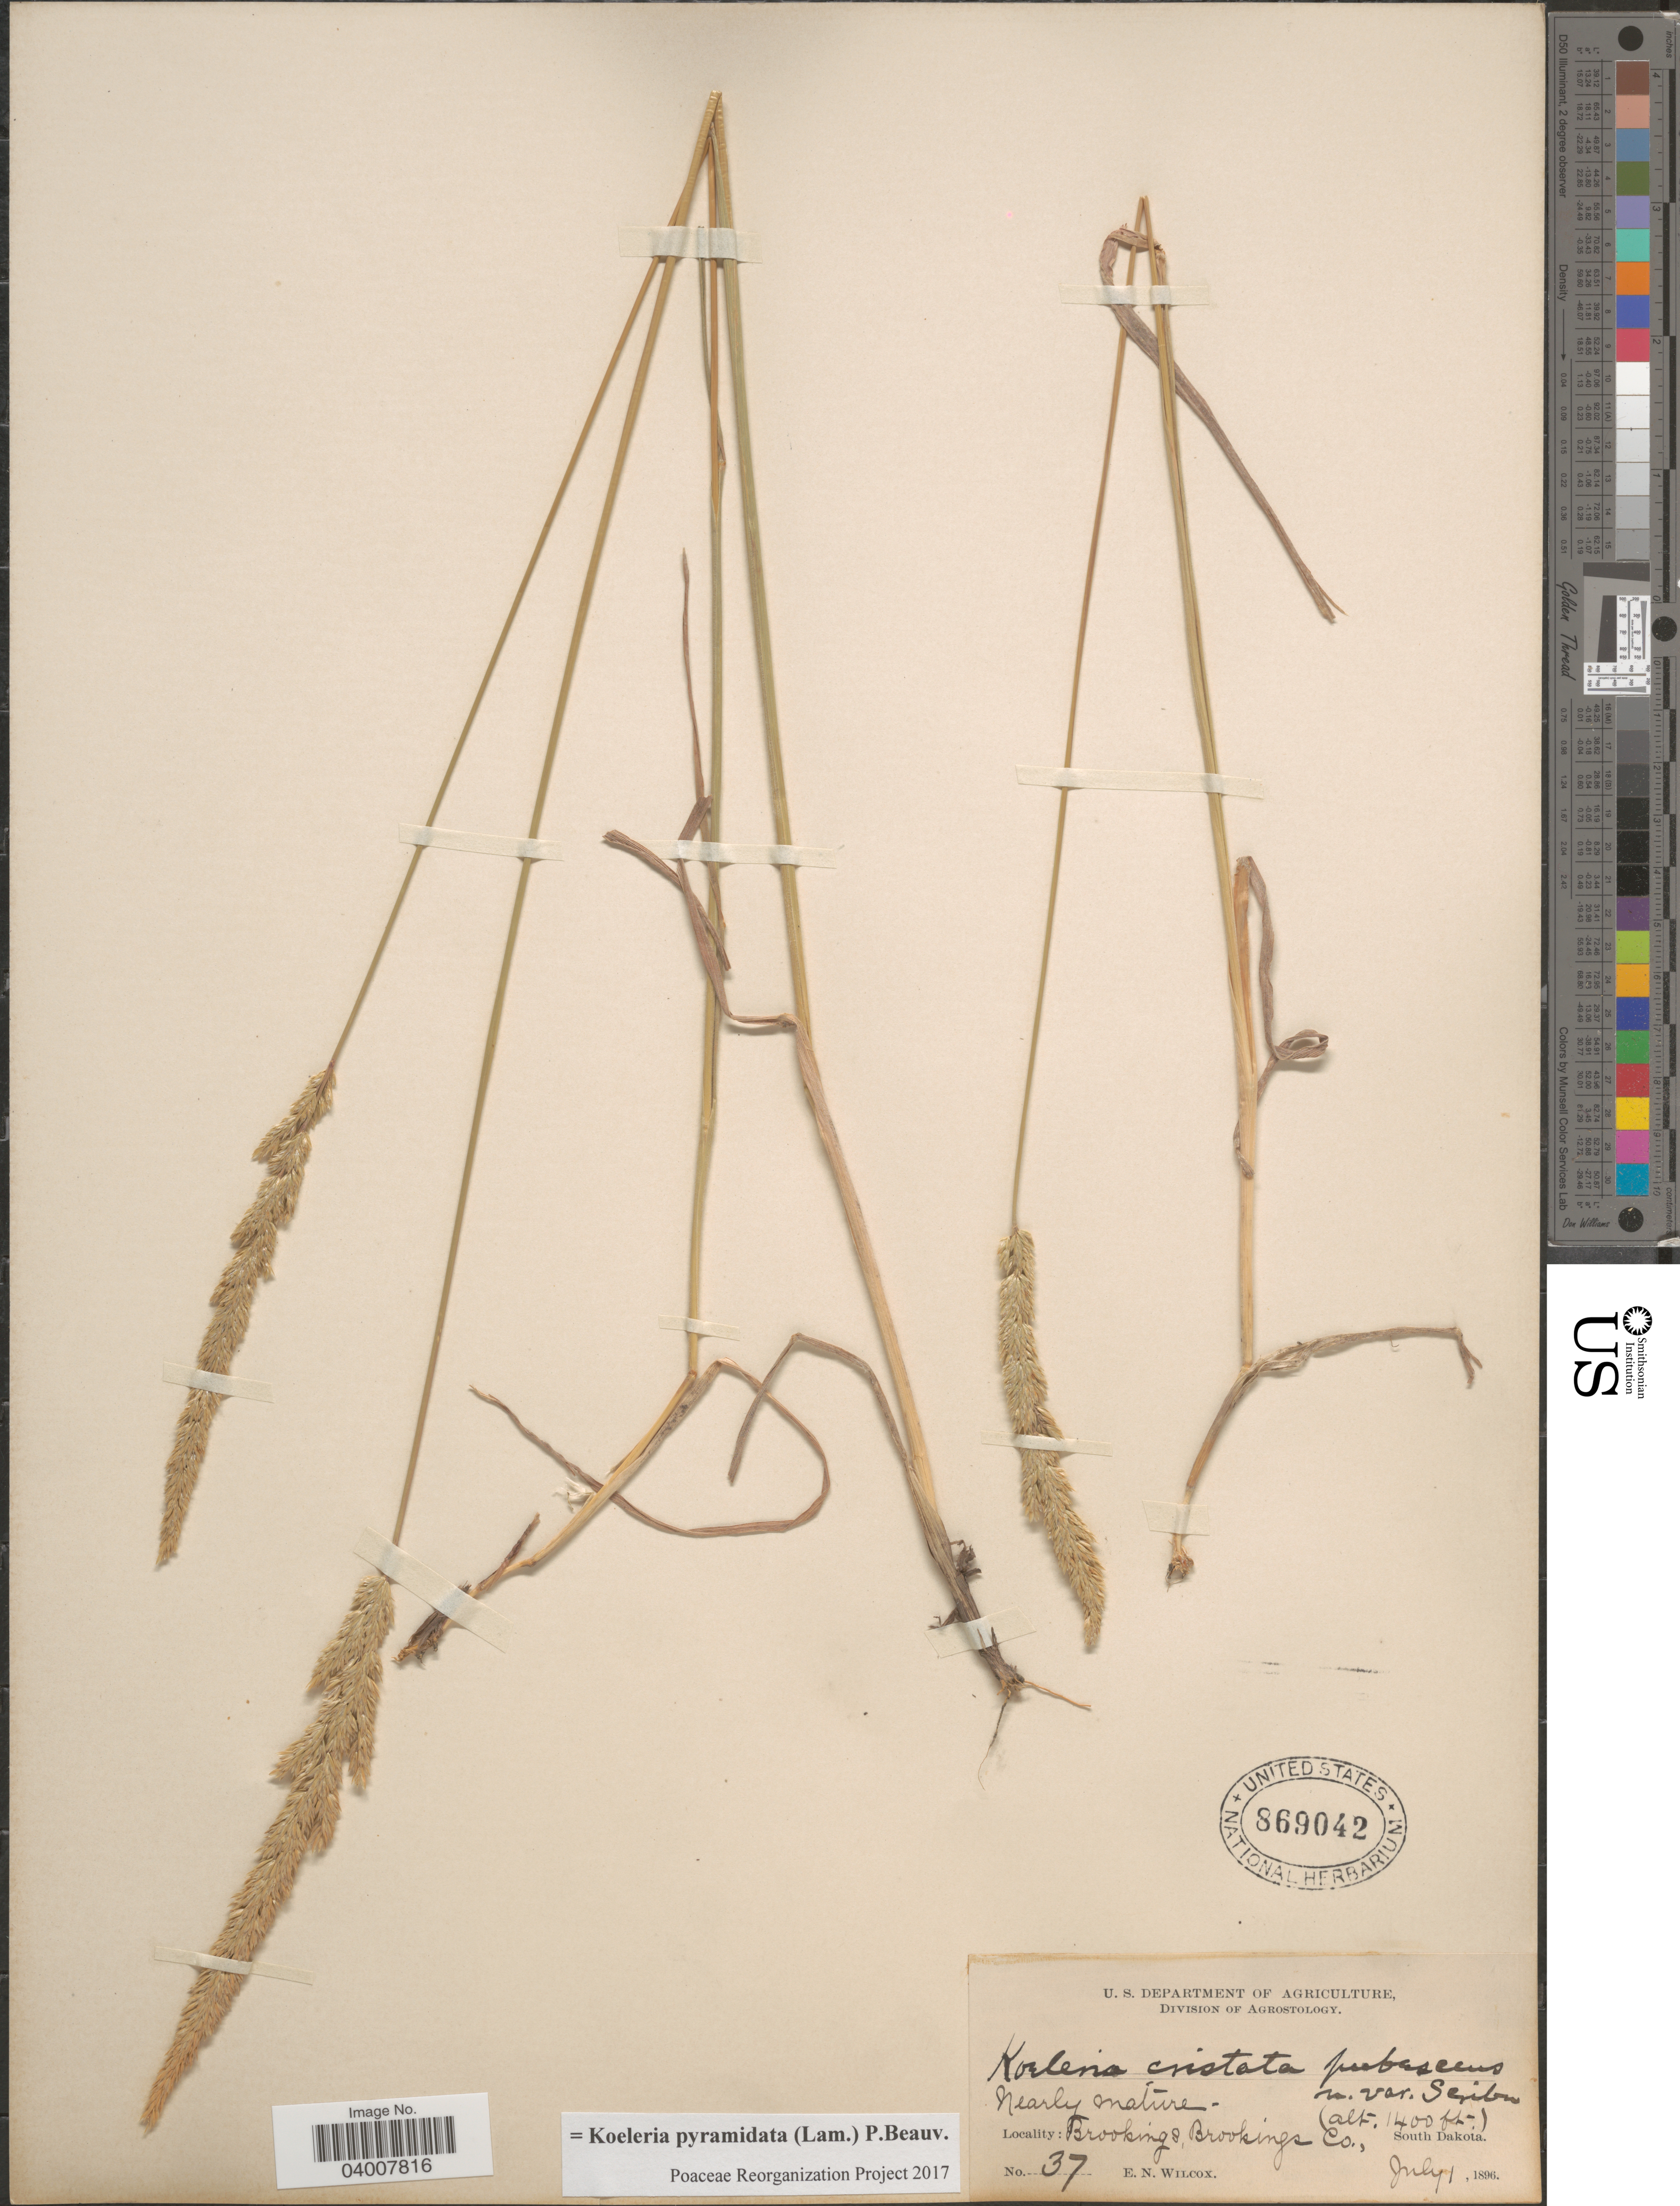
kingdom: Plantae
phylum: Tracheophyta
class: Liliopsida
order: Poales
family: Poaceae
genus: Koeleria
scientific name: Koeleria pyramidata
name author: (Lam.) P. Beauv.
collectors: E. Wilcox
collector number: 37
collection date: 1896-07-01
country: United States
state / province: South Dakota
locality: Brookings, Brookings Co.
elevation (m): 427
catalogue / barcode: US 869042